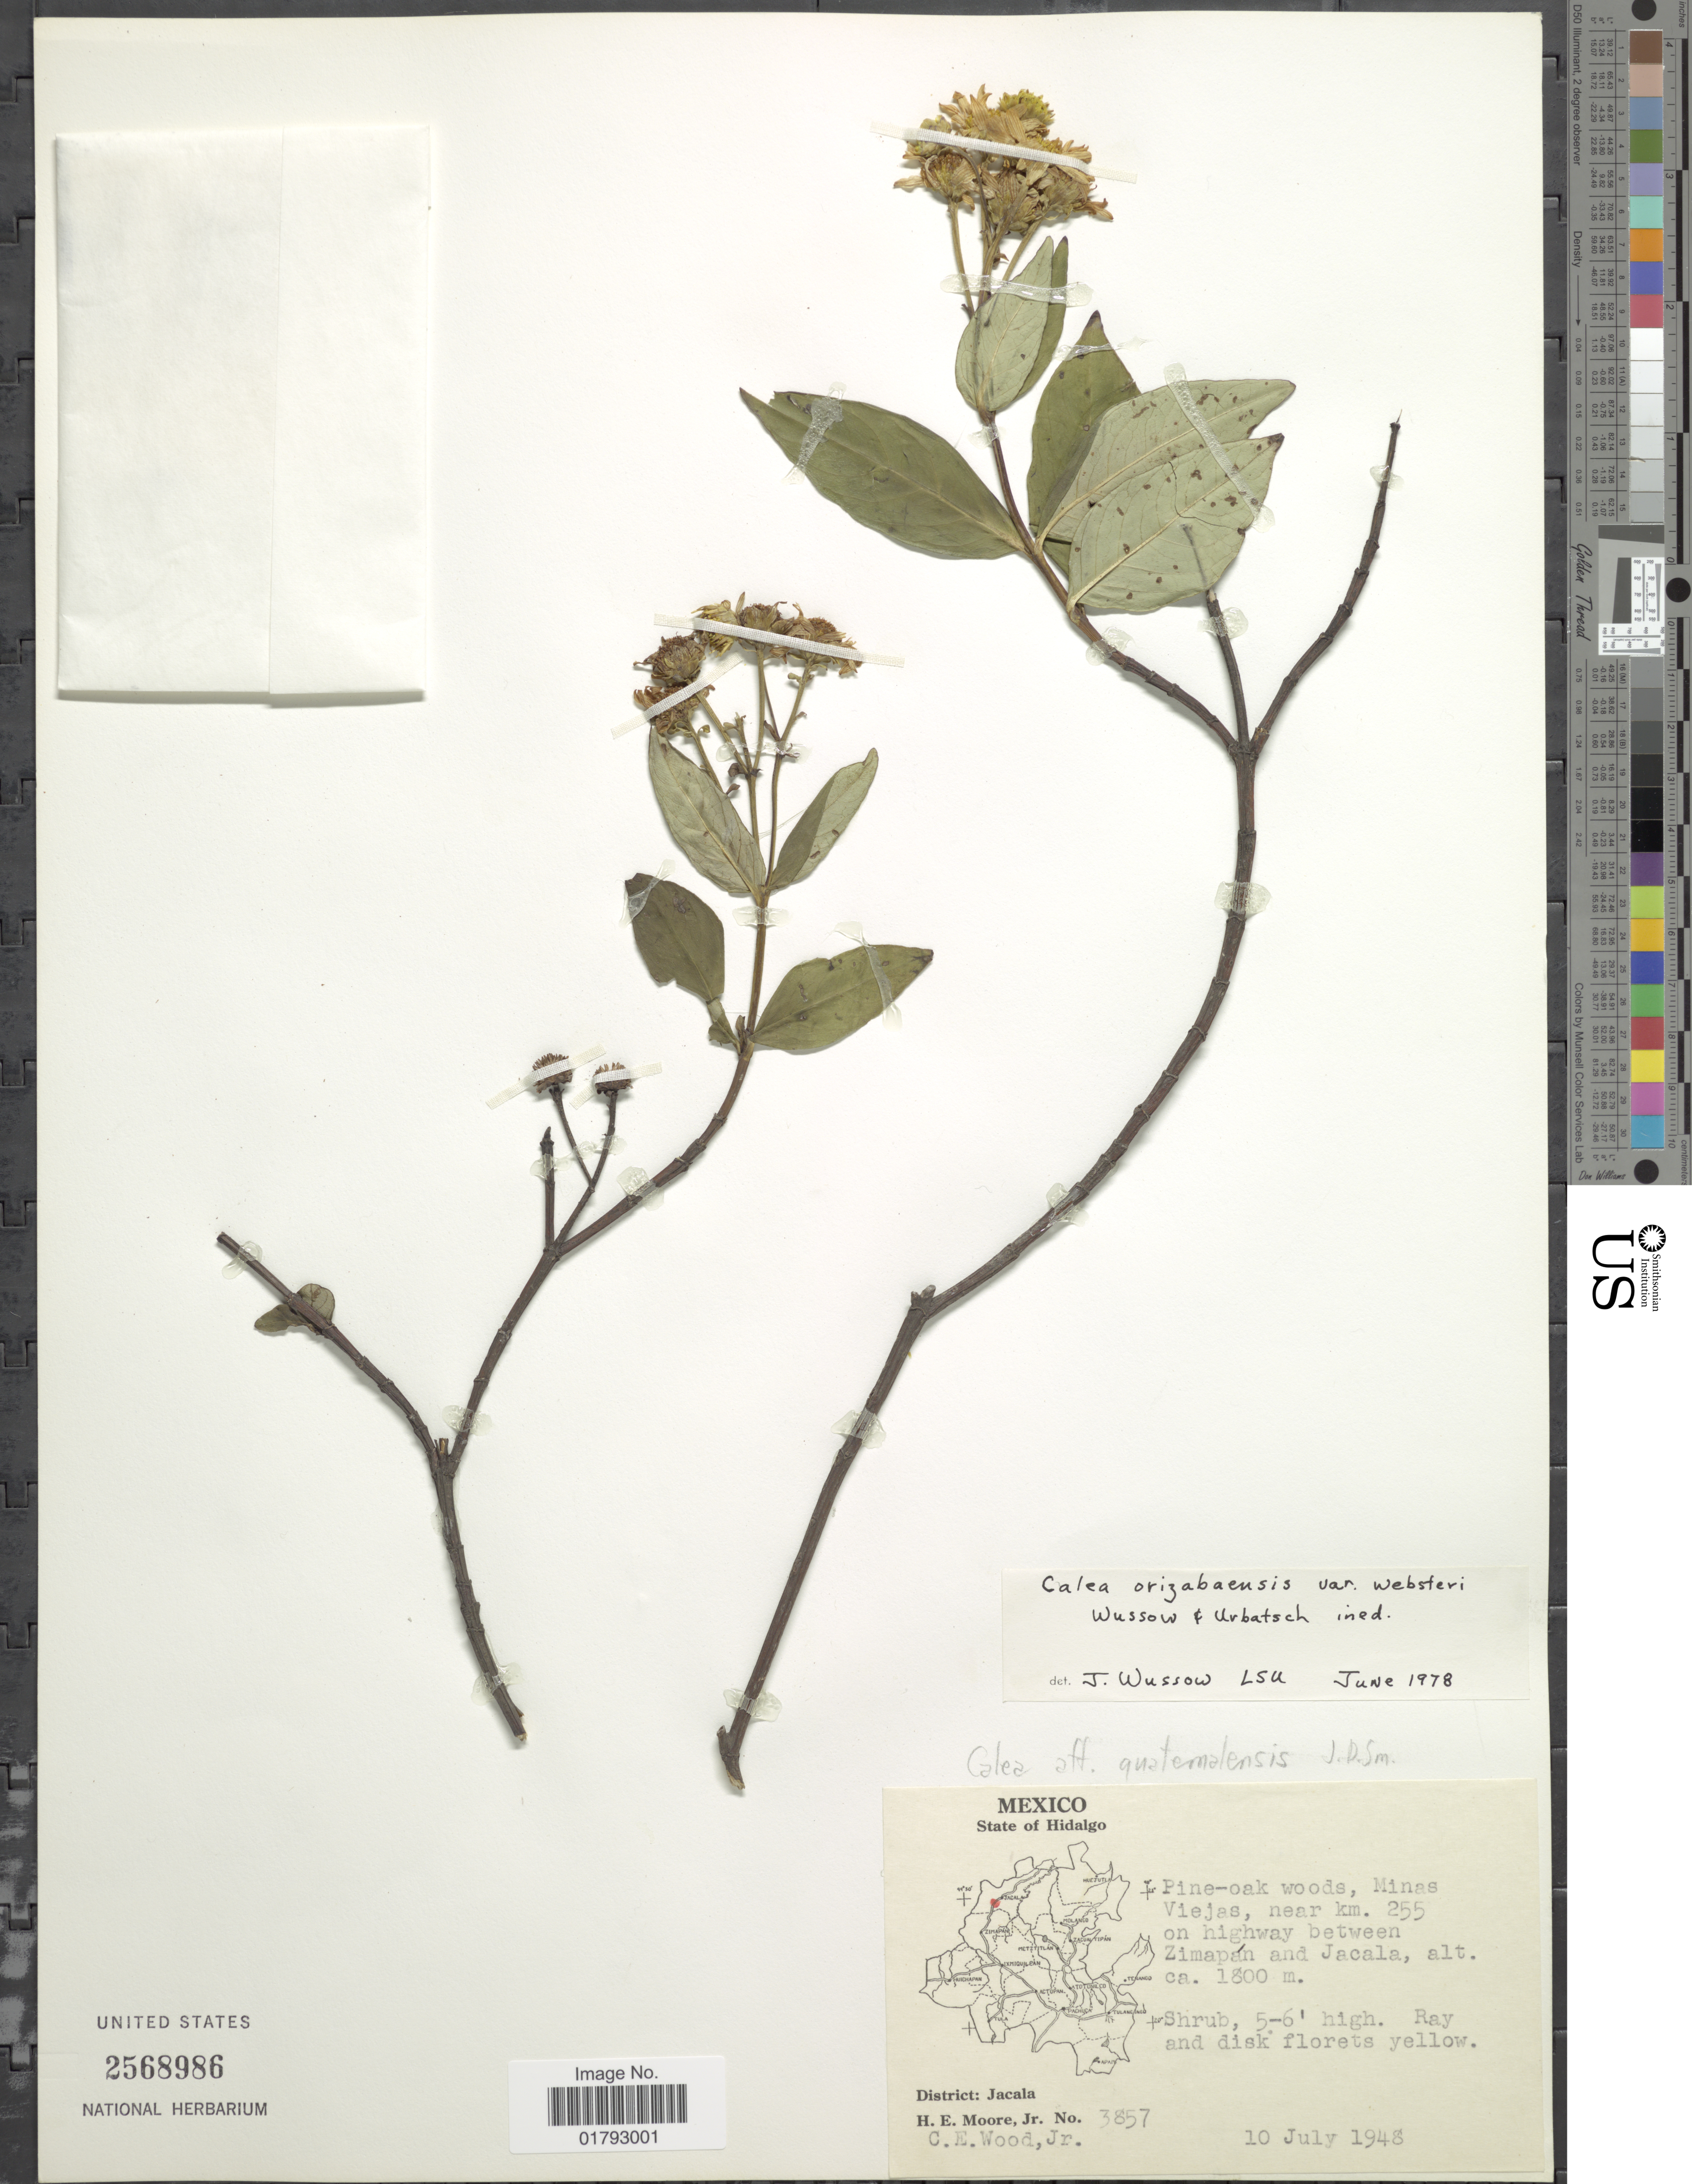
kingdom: Plantae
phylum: Tracheophyta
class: Magnoliopsida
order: Asterales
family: Asteraceae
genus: Tetrachyron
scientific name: Tetrachyron orizabensis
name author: (Klatt) Wussow &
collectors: H. Moore & C. Wood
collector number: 3857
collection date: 1948-07-10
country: Mexico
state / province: Hidalgo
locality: State of Hidalgo, Pine-oak woods, Minas Viejas, near km. 255 on highway between Zimapan, and Jacala.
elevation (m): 1800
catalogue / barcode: US 2568986